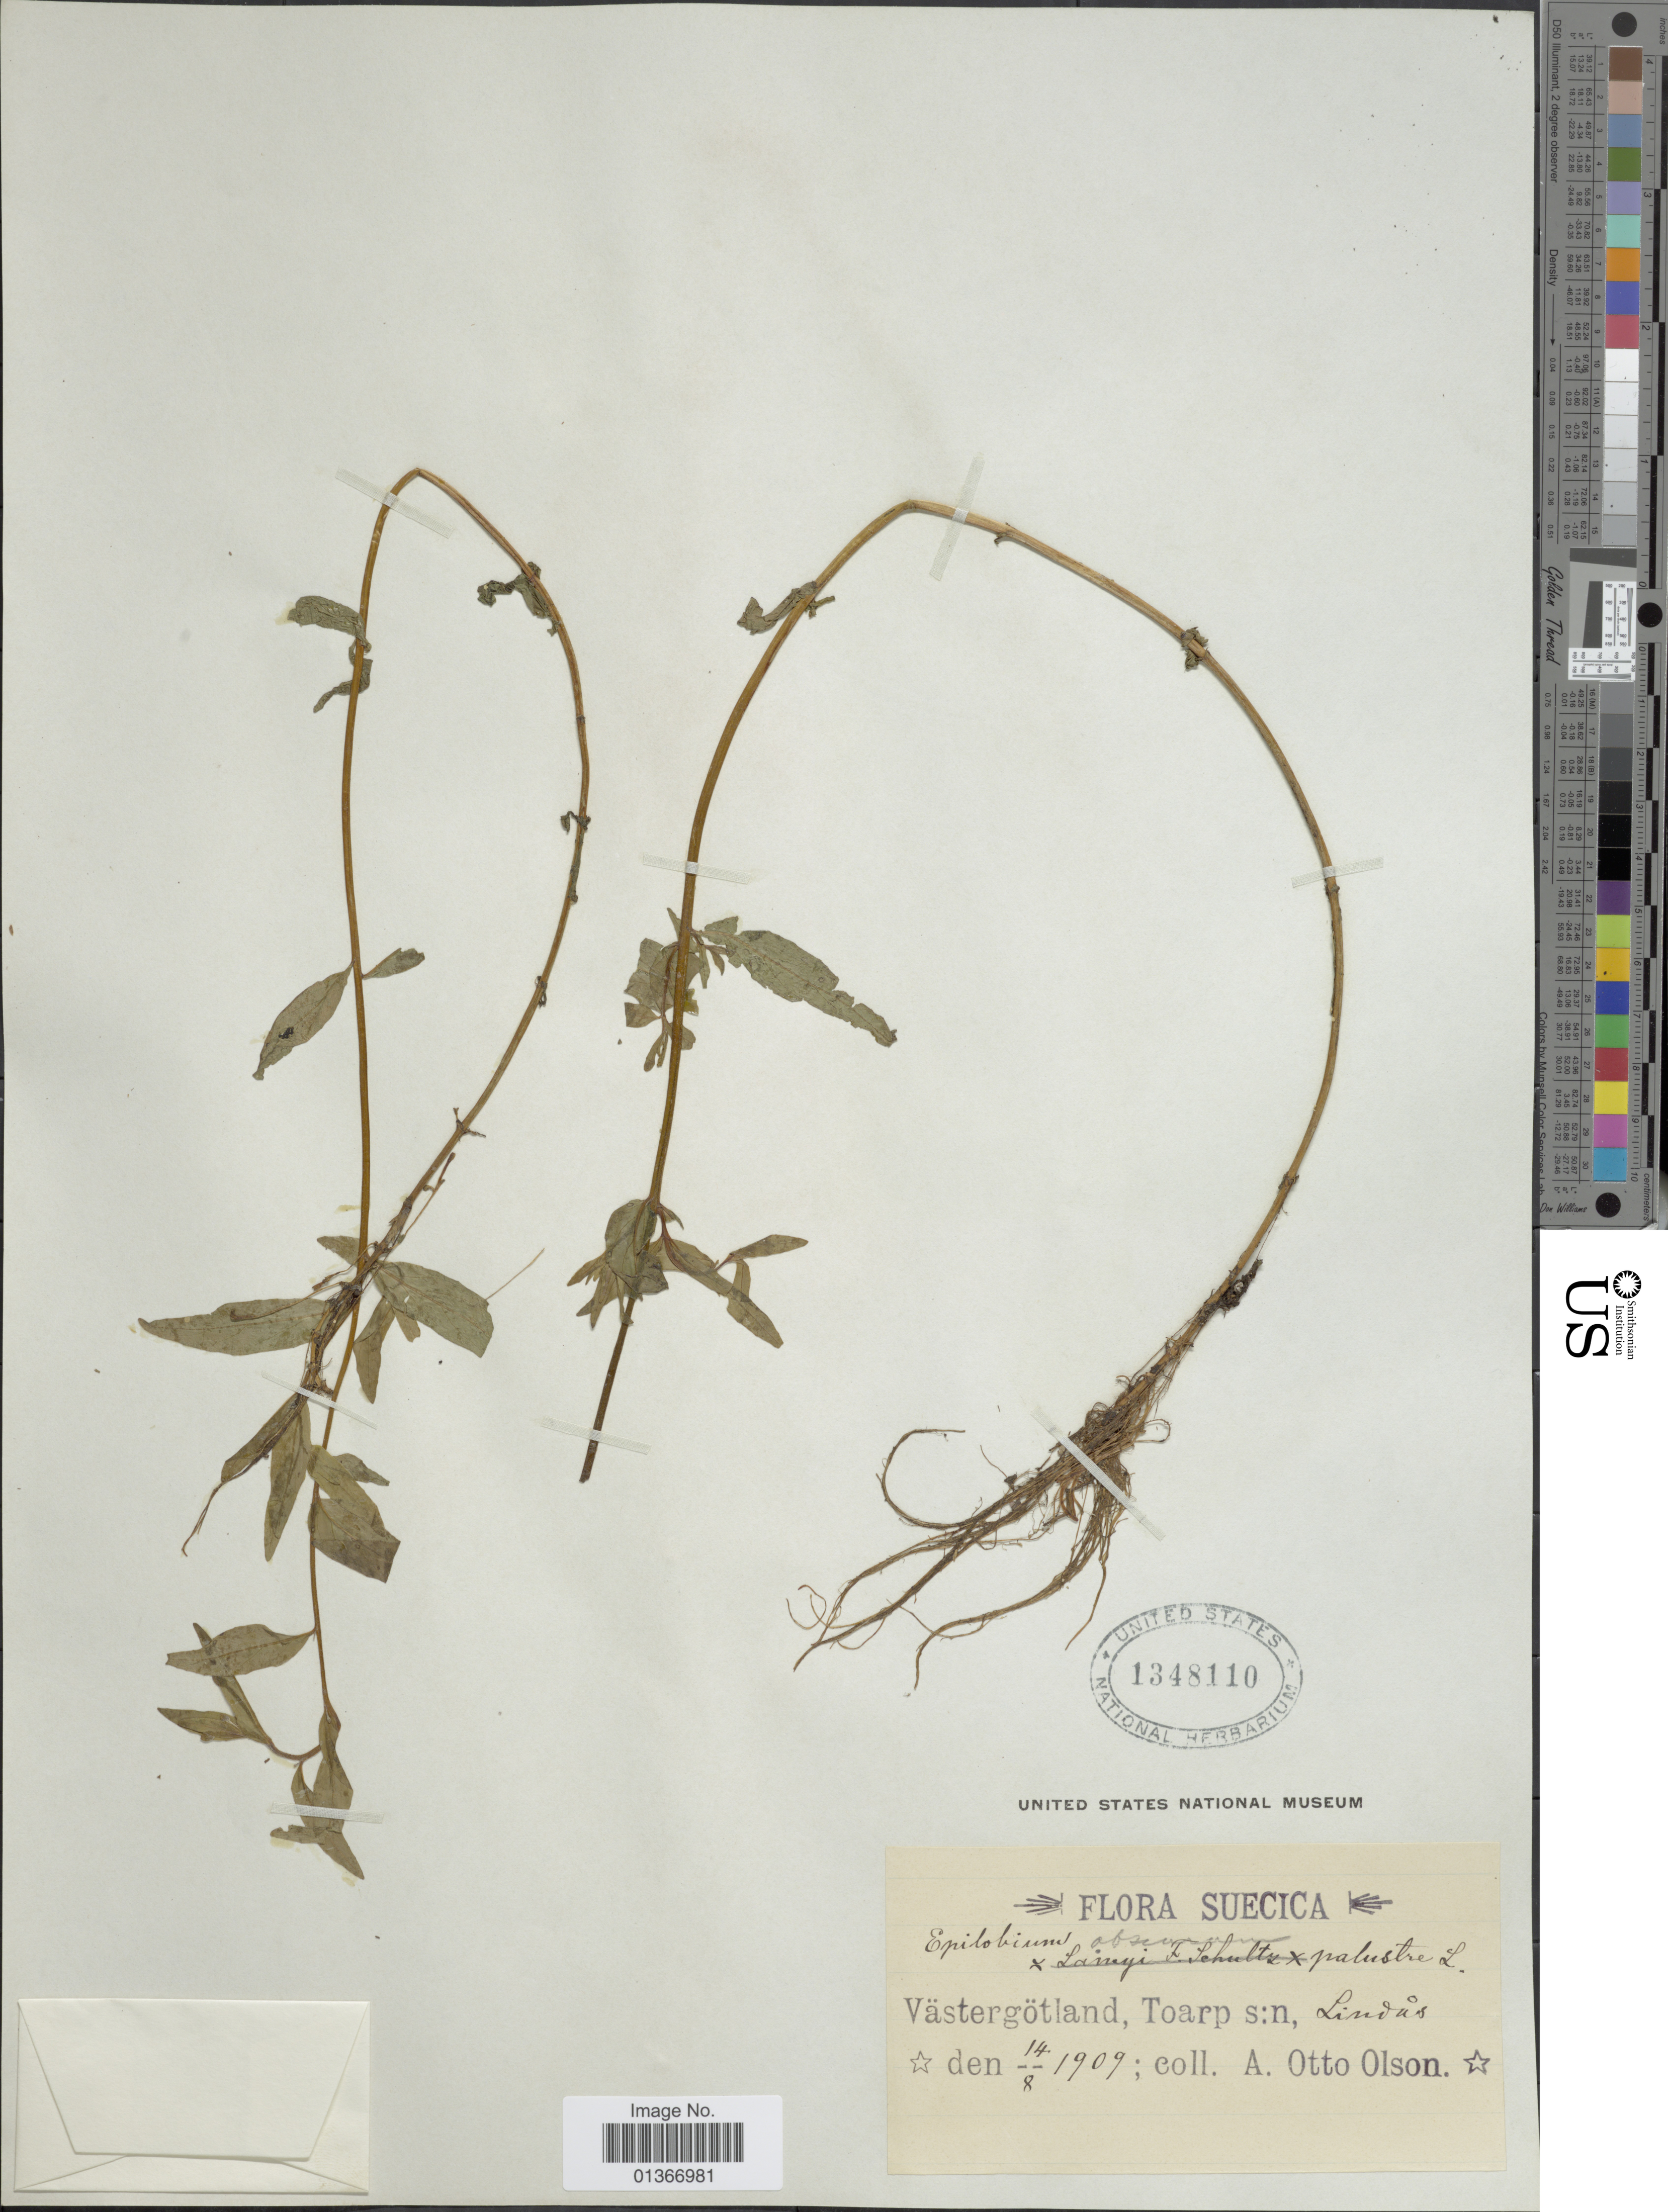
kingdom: Plantae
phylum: Tracheophyta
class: Magnoliopsida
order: Myrtales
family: Onagraceae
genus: Epilobium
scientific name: Epilobium obscurum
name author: Schreb.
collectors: A. Olson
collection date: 1909-08-14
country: Sweden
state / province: Västra Götaland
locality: Suecica. Västergötland, Toarp s:n, Lindås.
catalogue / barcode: US 1348110